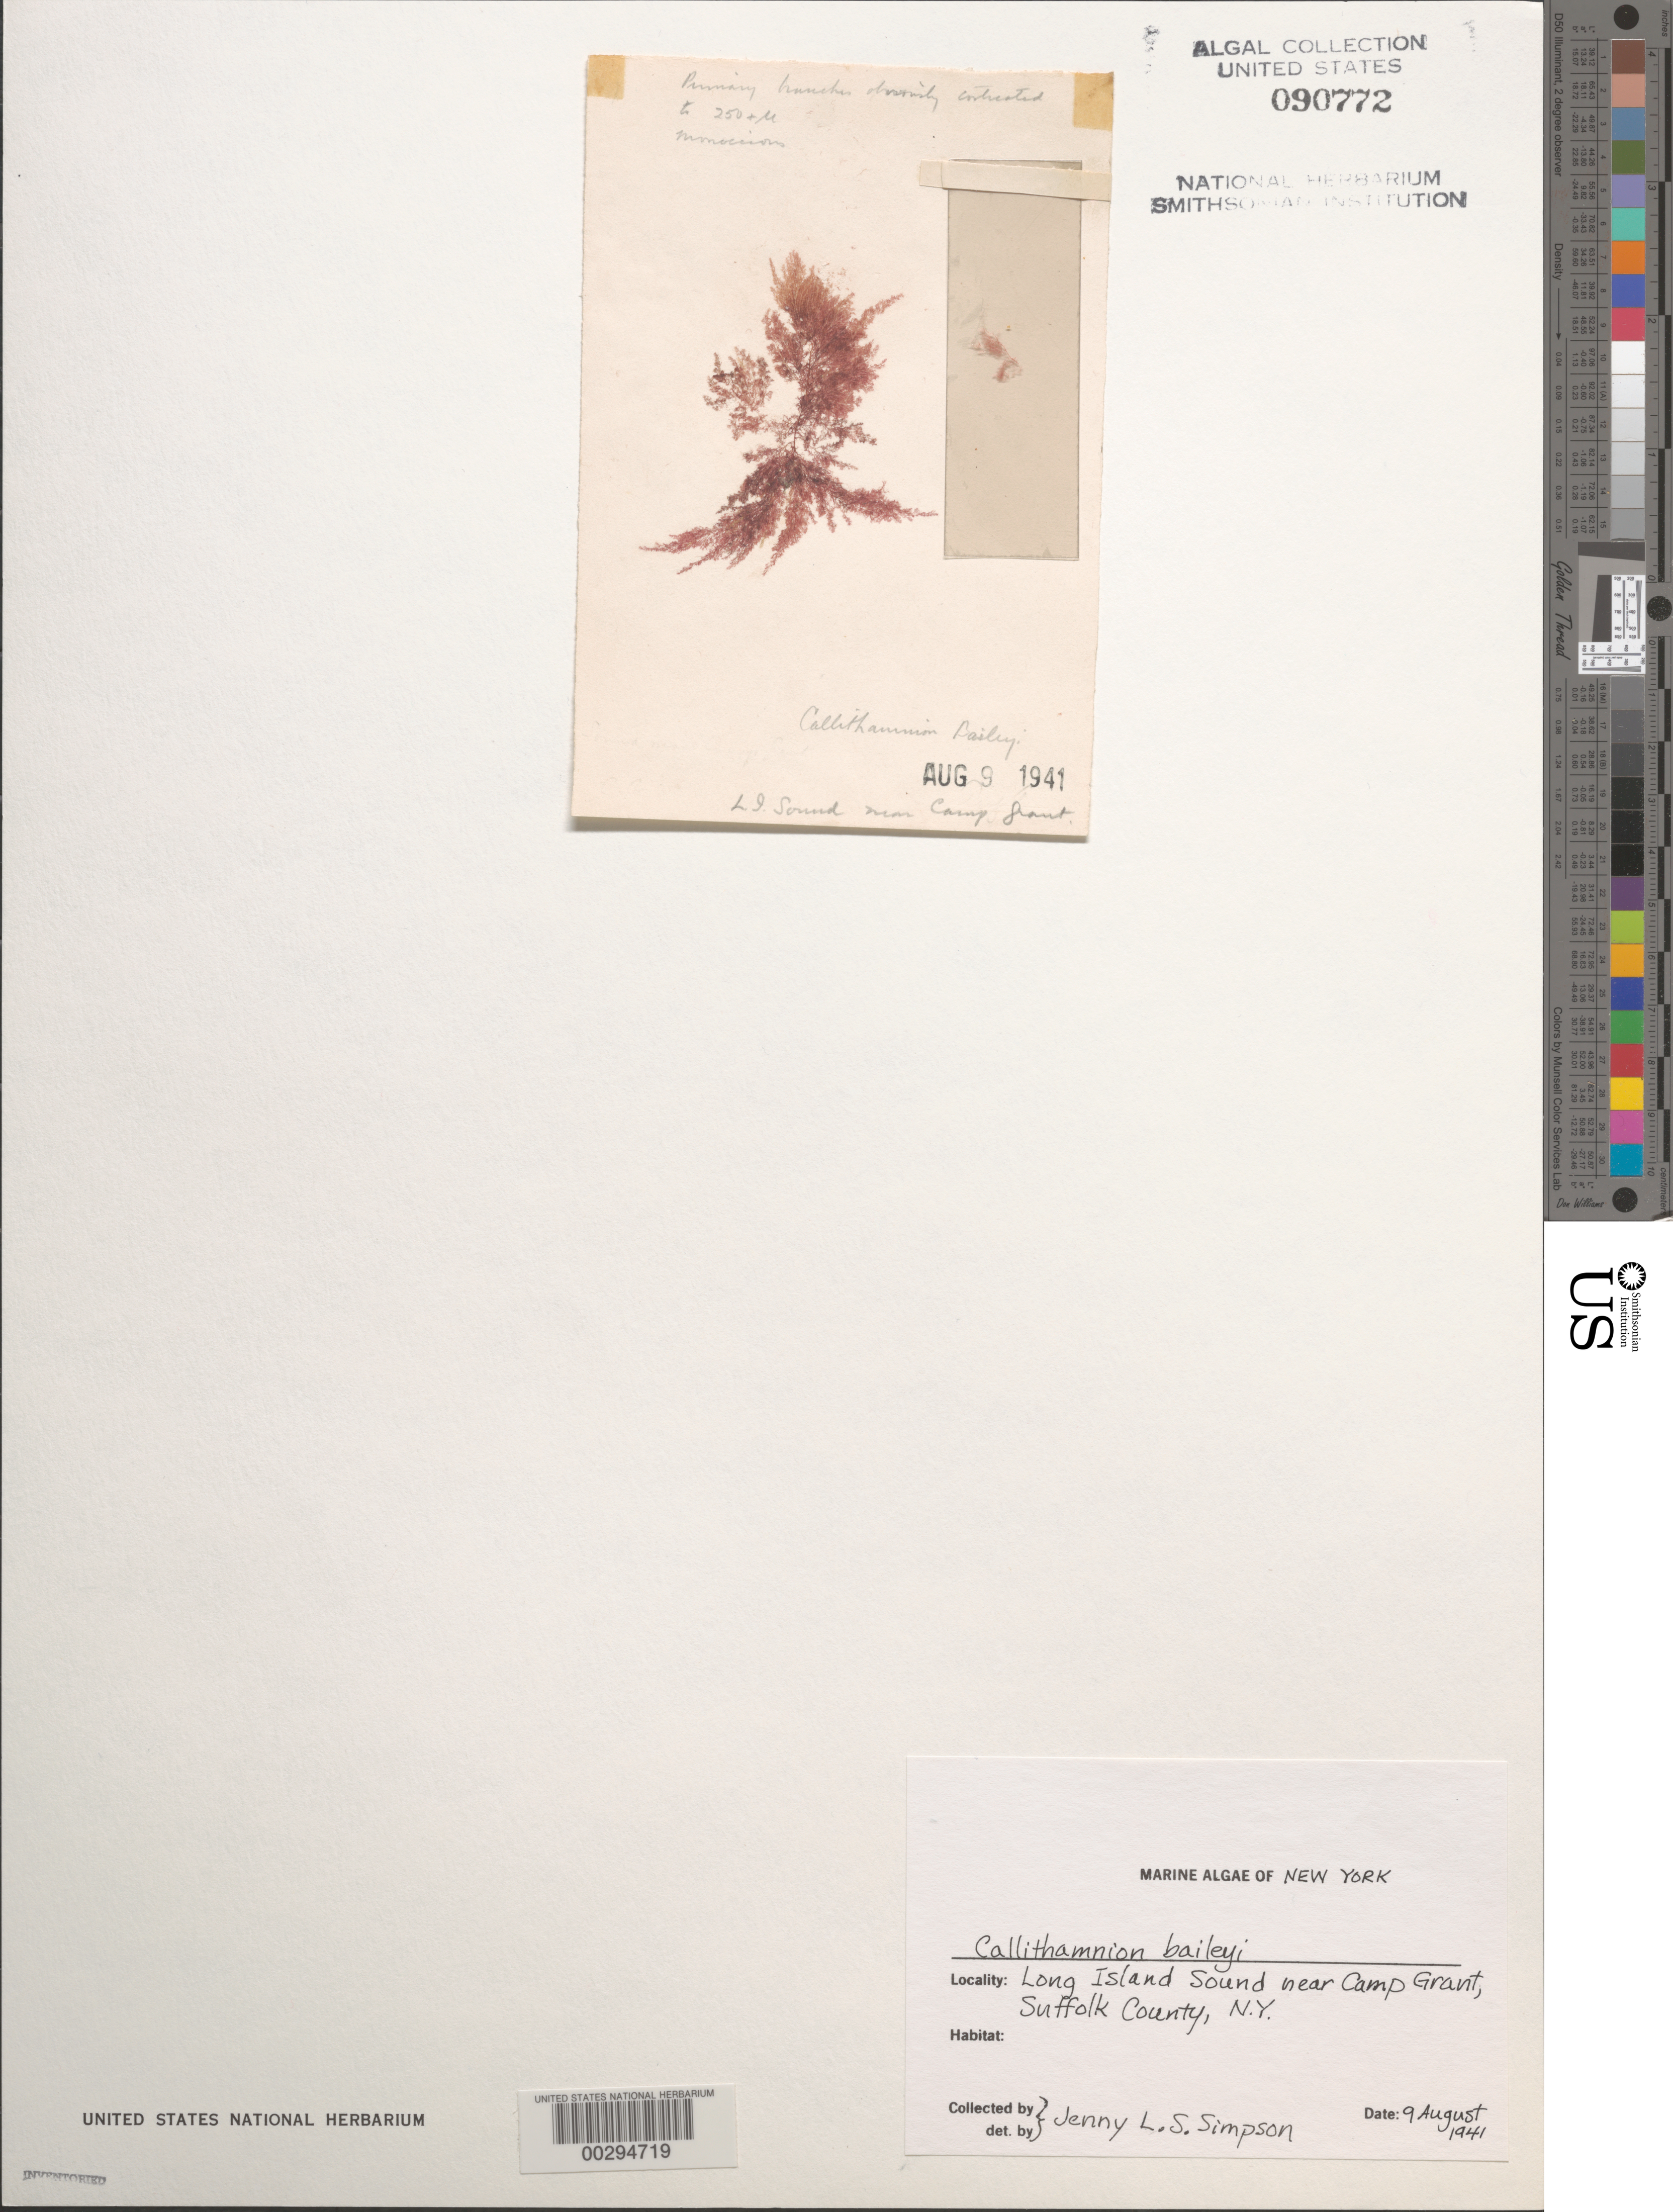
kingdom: Plantae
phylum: Rhodophyta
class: Florideophyceae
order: Ceramiales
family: Callithamniaceae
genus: Callithamnion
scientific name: Callithamnion tetragonum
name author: (With.) S.F. Gray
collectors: J. Simpson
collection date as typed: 09 Aug 1941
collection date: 1941-08-09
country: United States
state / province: New York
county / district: Suffolk County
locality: Long Island Sound near Camp Grant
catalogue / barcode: US 90772